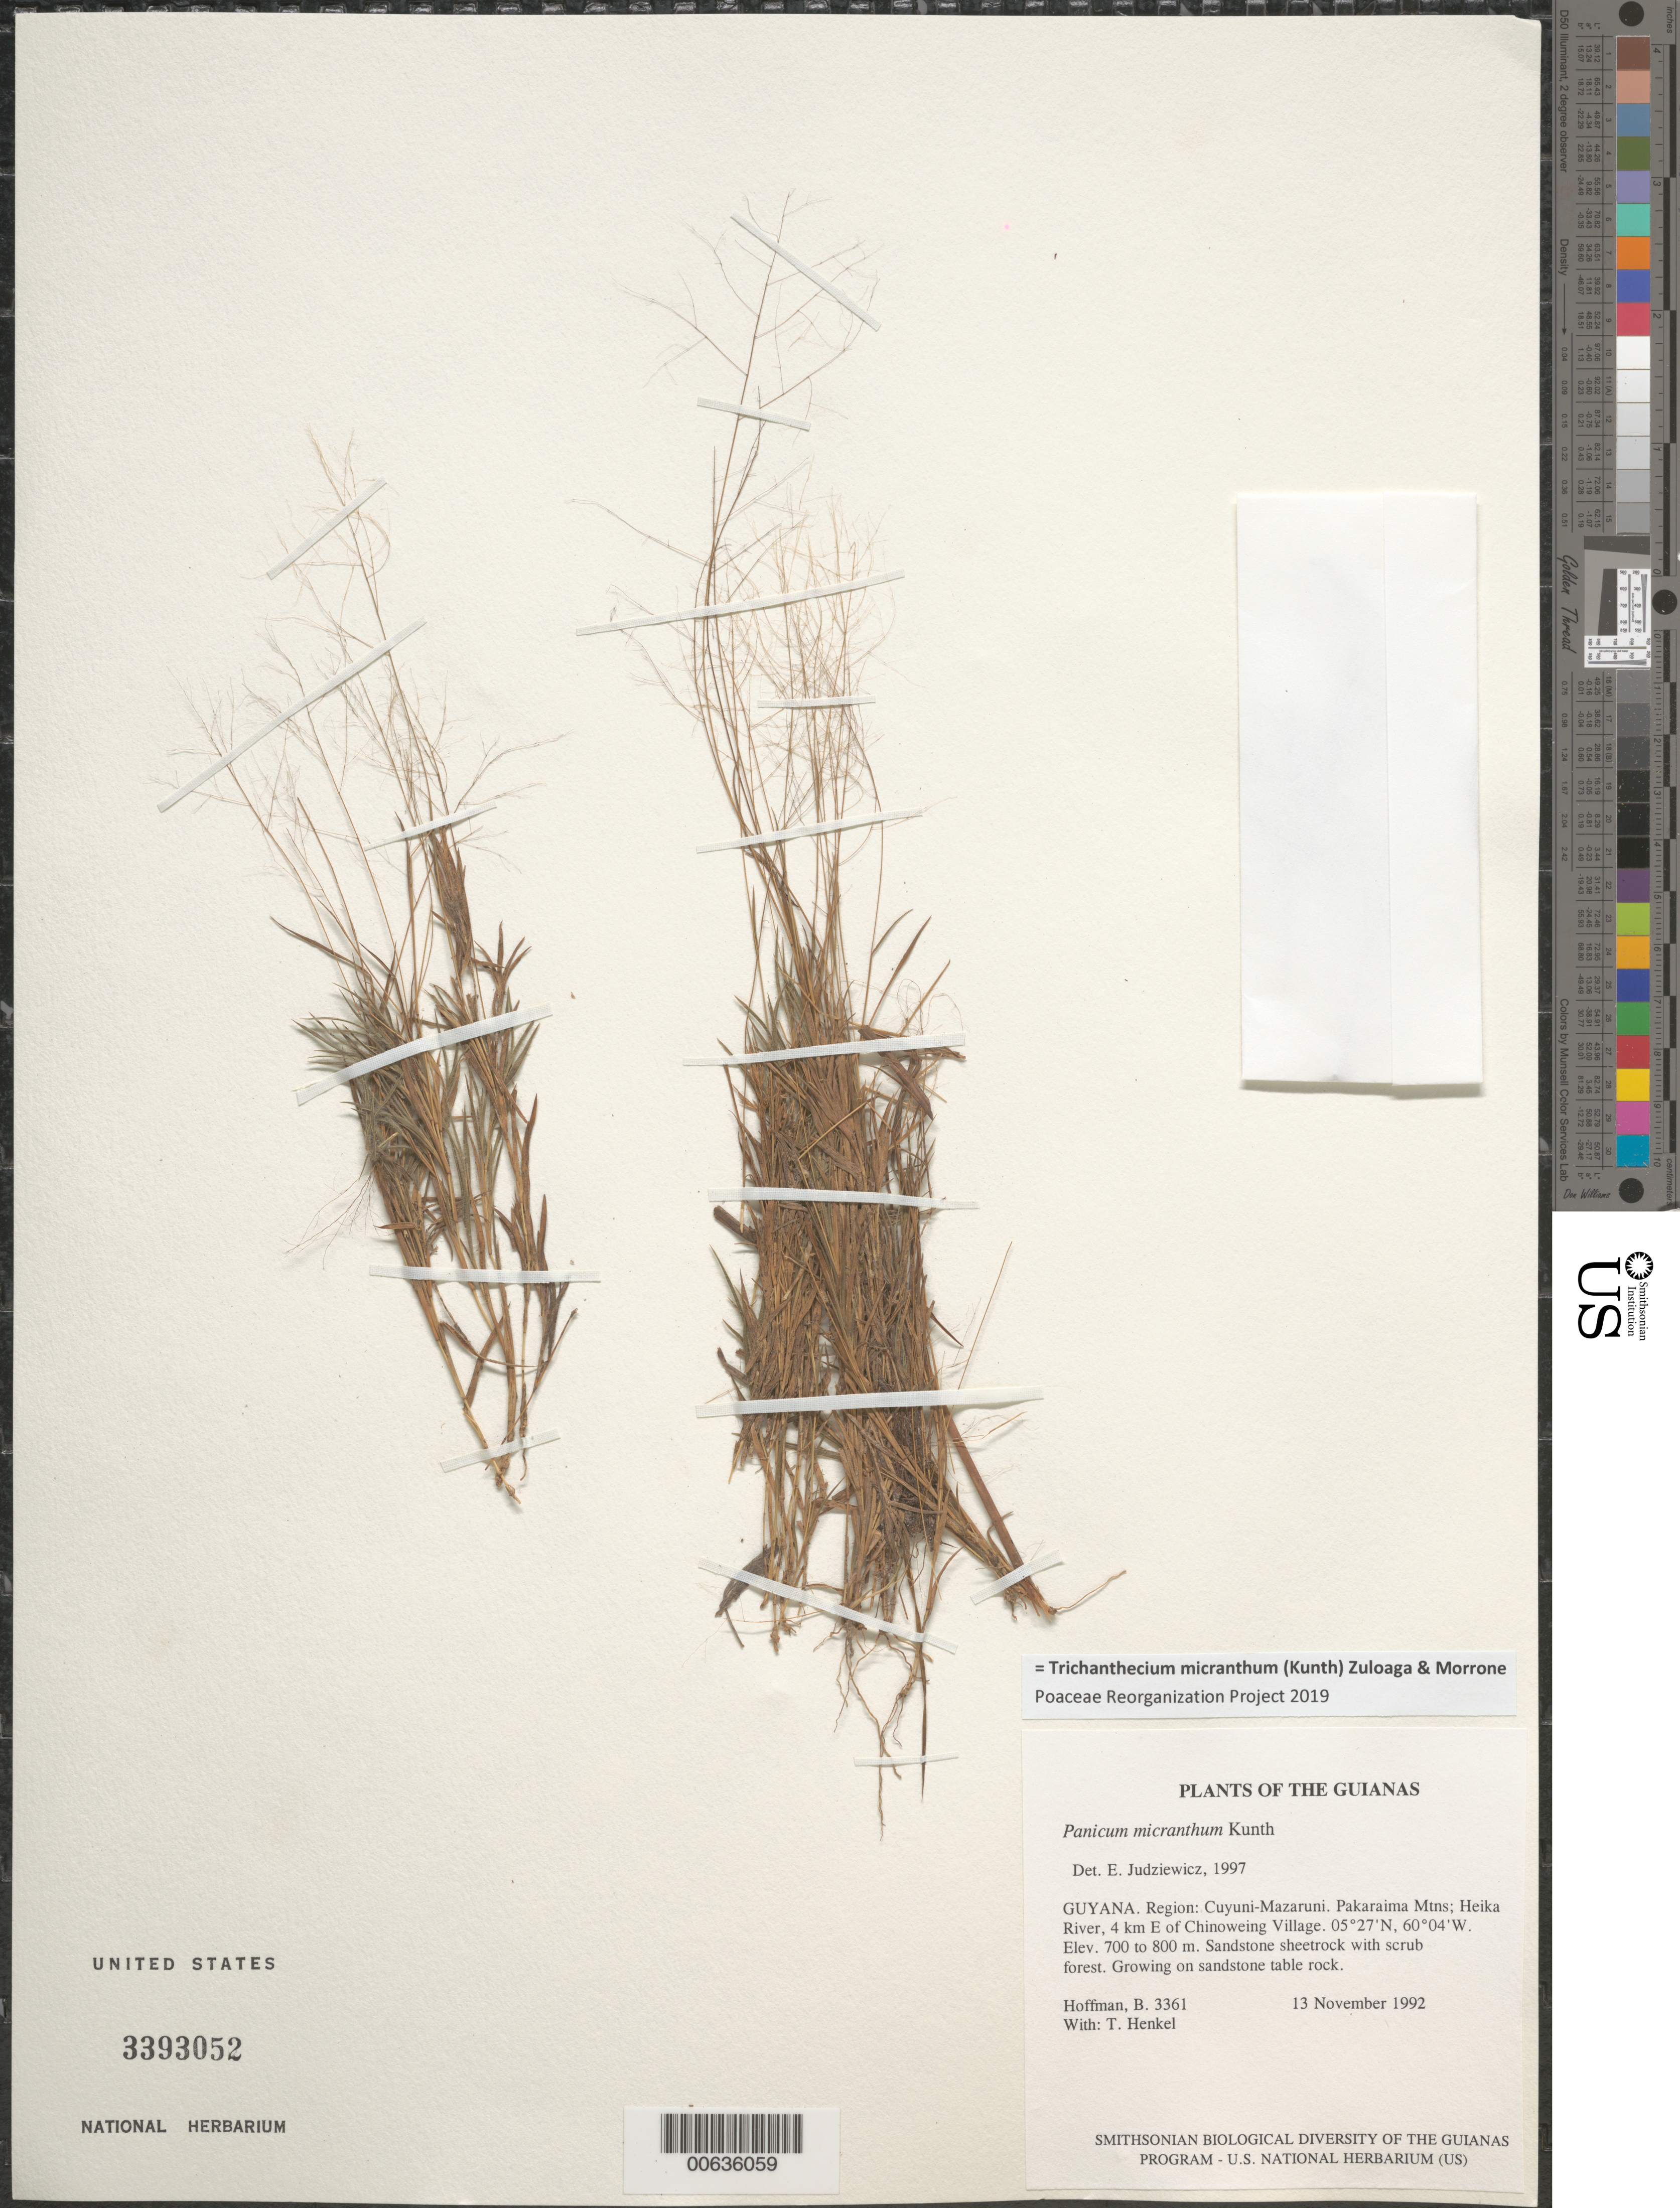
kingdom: Plantae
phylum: Tracheophyta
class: Liliopsida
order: Poales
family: Poaceae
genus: Trichanthecium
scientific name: Trichanthecium micranthum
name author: (Kunth) Zuloaga & Morrone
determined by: Poaceae Reorganization Project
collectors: B. Hoffman & T. Henkel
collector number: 3361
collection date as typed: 13 November 1992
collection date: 1992-11-13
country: Guyana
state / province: Cuyuni-Mazaruni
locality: Pakaraima Mountains; Heika River, 4 km E of Chinoweing village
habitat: Sandstone sheetrock with scrub forest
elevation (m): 700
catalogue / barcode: US 3393052